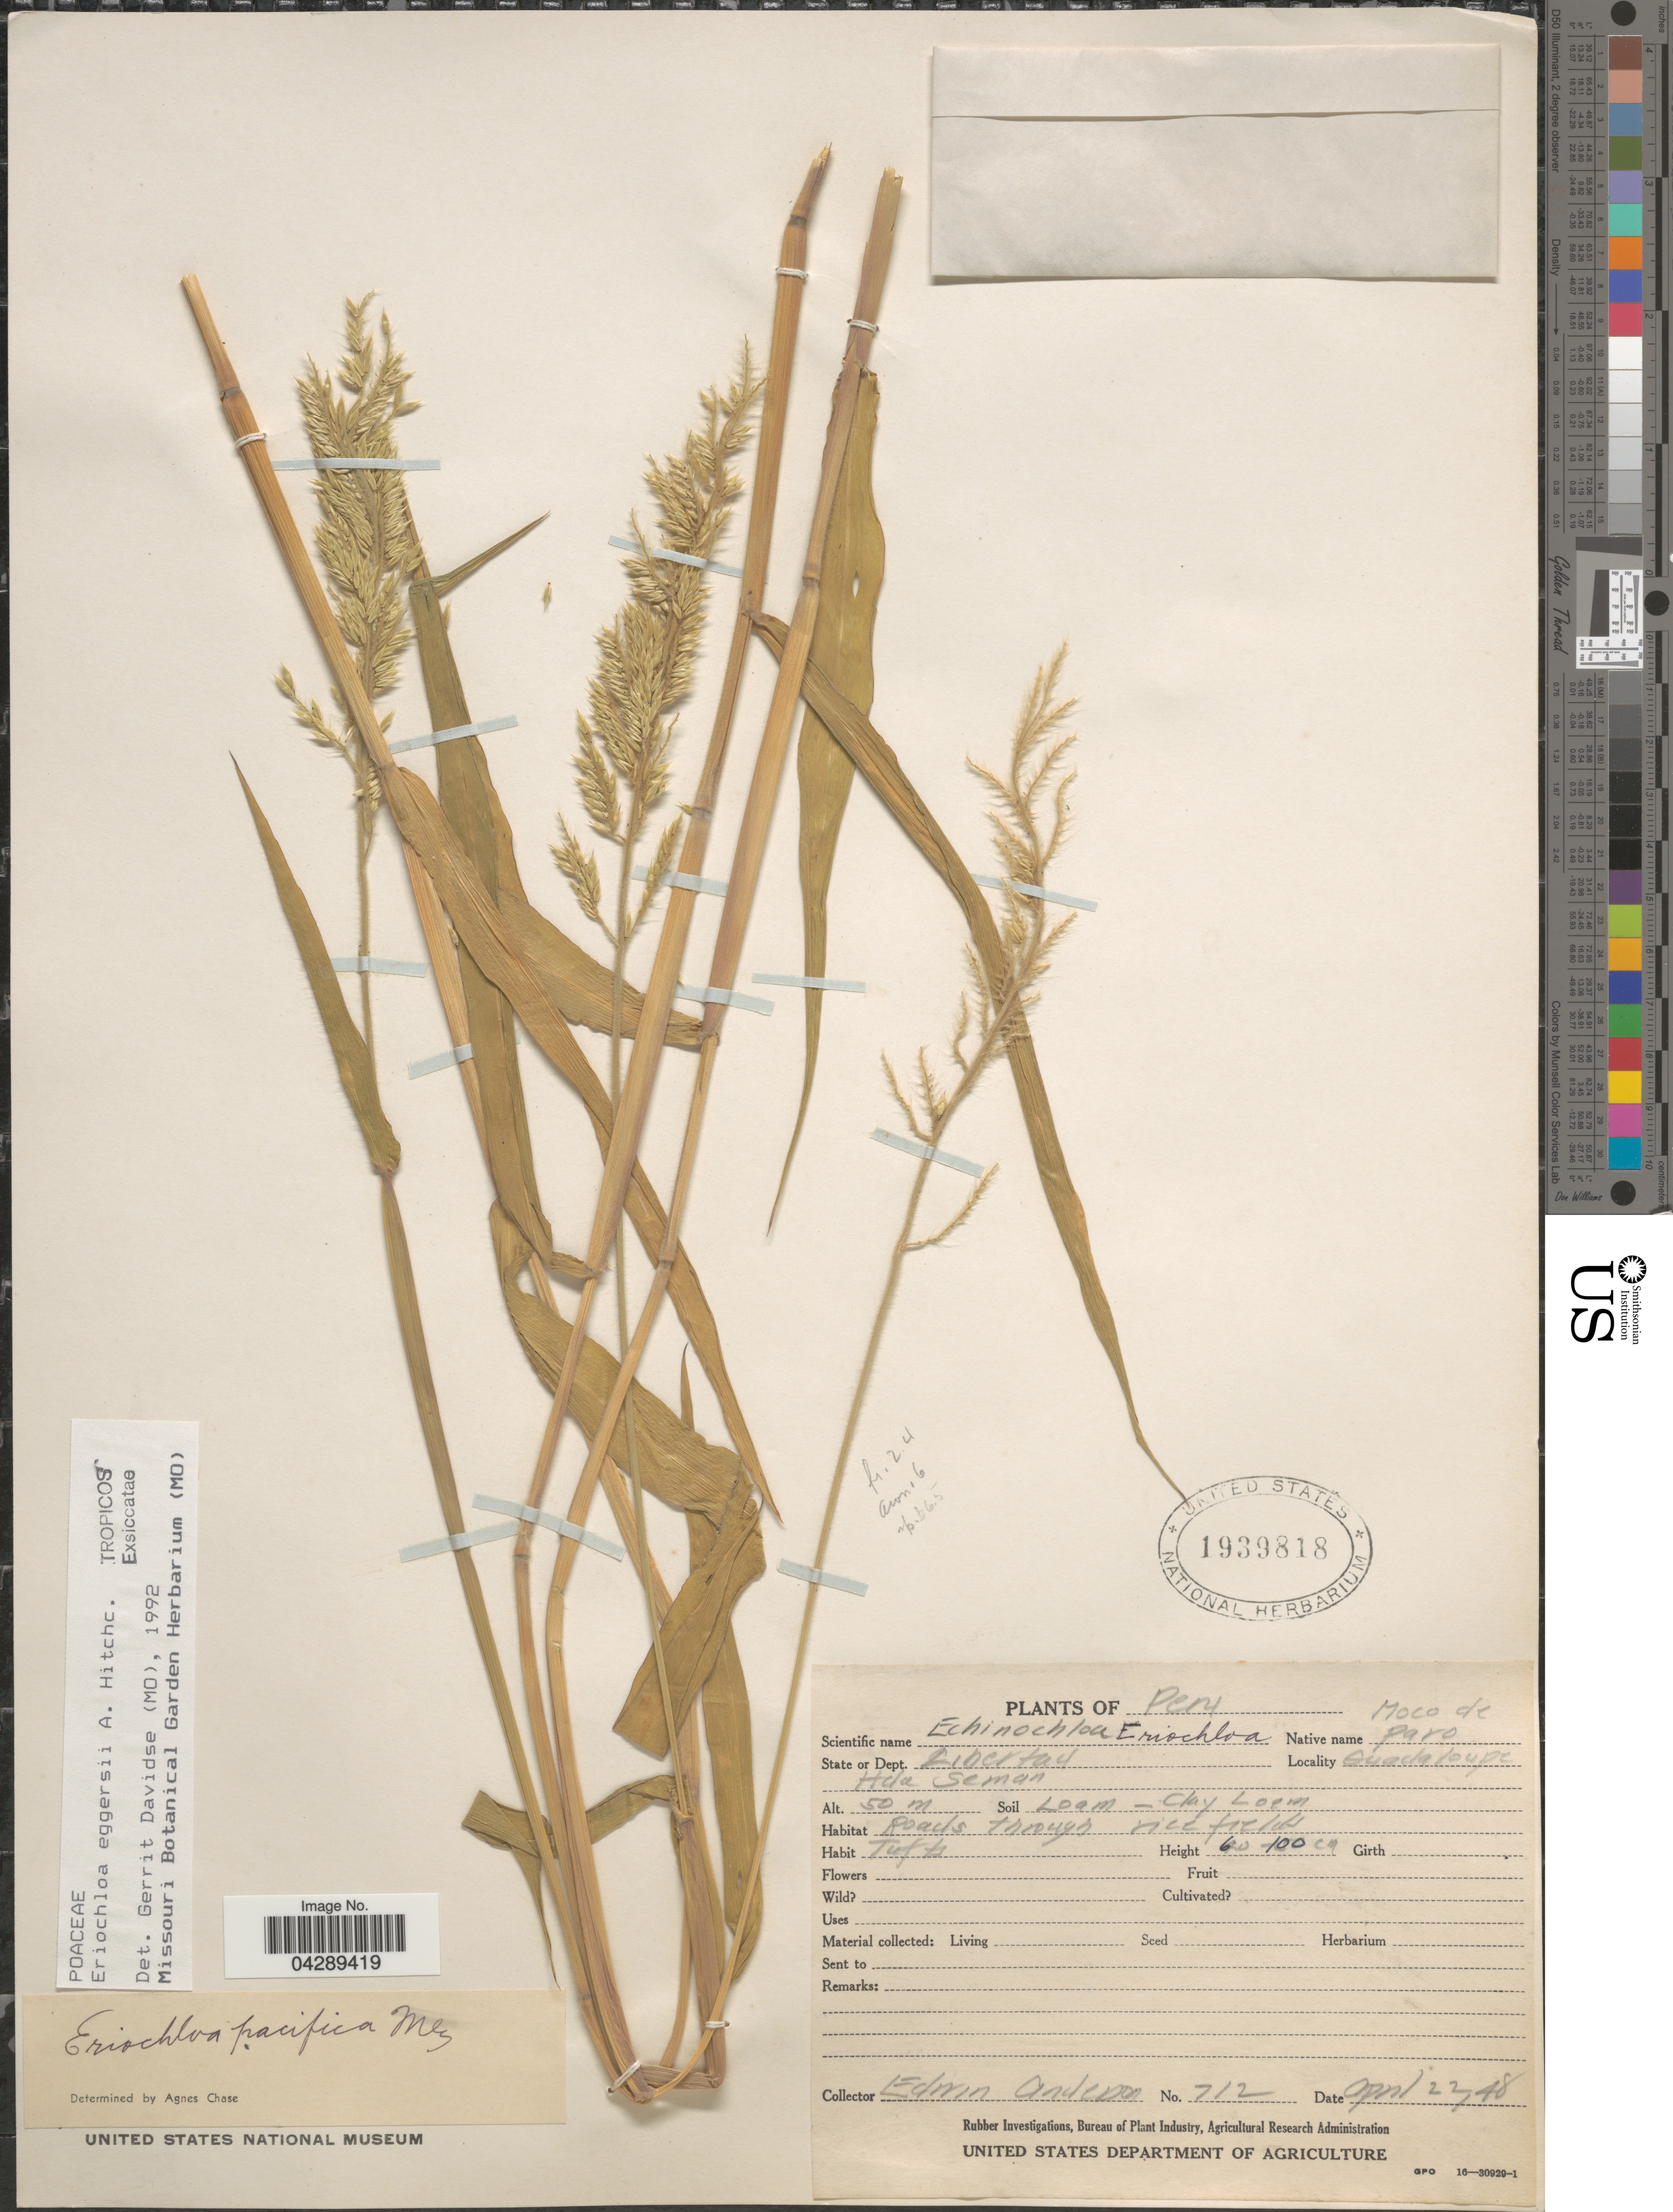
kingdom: Plantae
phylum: Tracheophyta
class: Liliopsida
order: Poales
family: Poaceae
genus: Eriochloa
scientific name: Eriochloa eggersii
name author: Hitchc.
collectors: E. Anderson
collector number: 712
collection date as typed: Transcribed d/m/y: 22/4/48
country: Peru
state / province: La Libertad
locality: Dept. Libertad. Hda Seman.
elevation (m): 50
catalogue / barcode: US 1939818